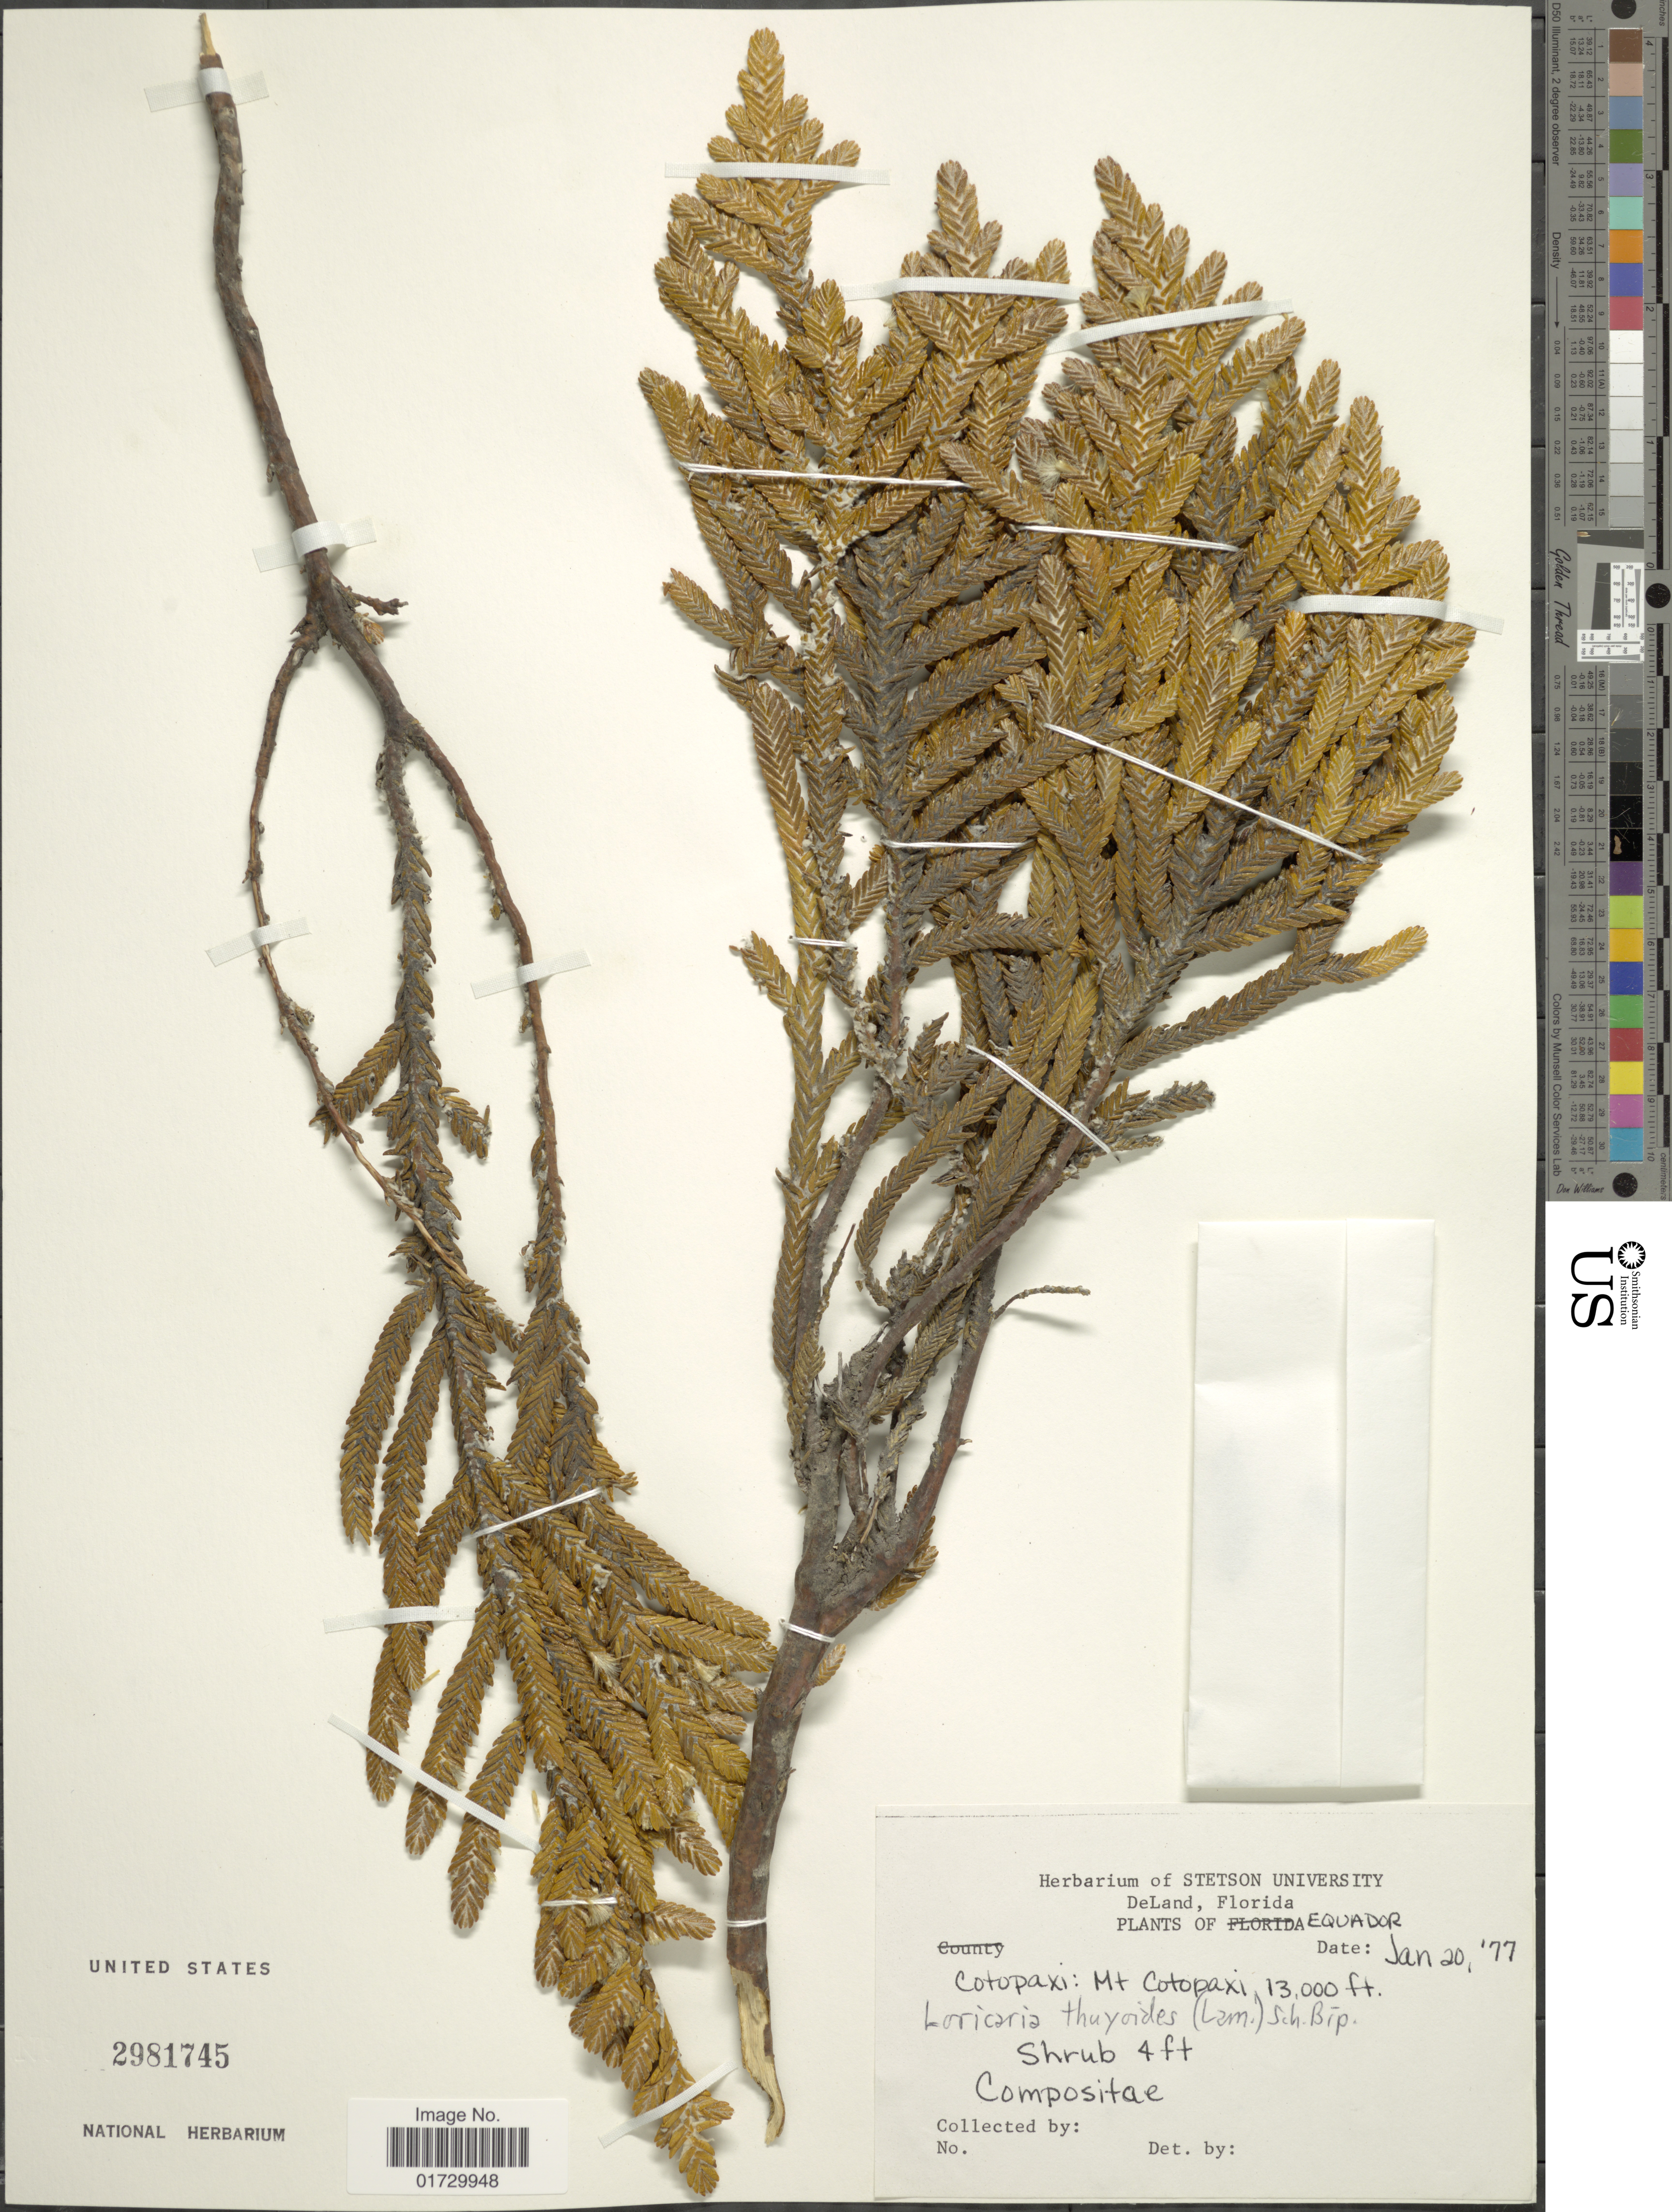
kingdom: Plantae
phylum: Tracheophyta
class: Magnoliopsida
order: Asterales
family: Asteraceae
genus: Loricaria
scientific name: Loricaria thuyoides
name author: (Lam.) Sch. Bip.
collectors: Stetson University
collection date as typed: Transcribed d/m/y: 20/1/77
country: Ecuador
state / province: Cotopaxi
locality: Mt. Cotopaxi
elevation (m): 3962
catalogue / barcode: US 2981745